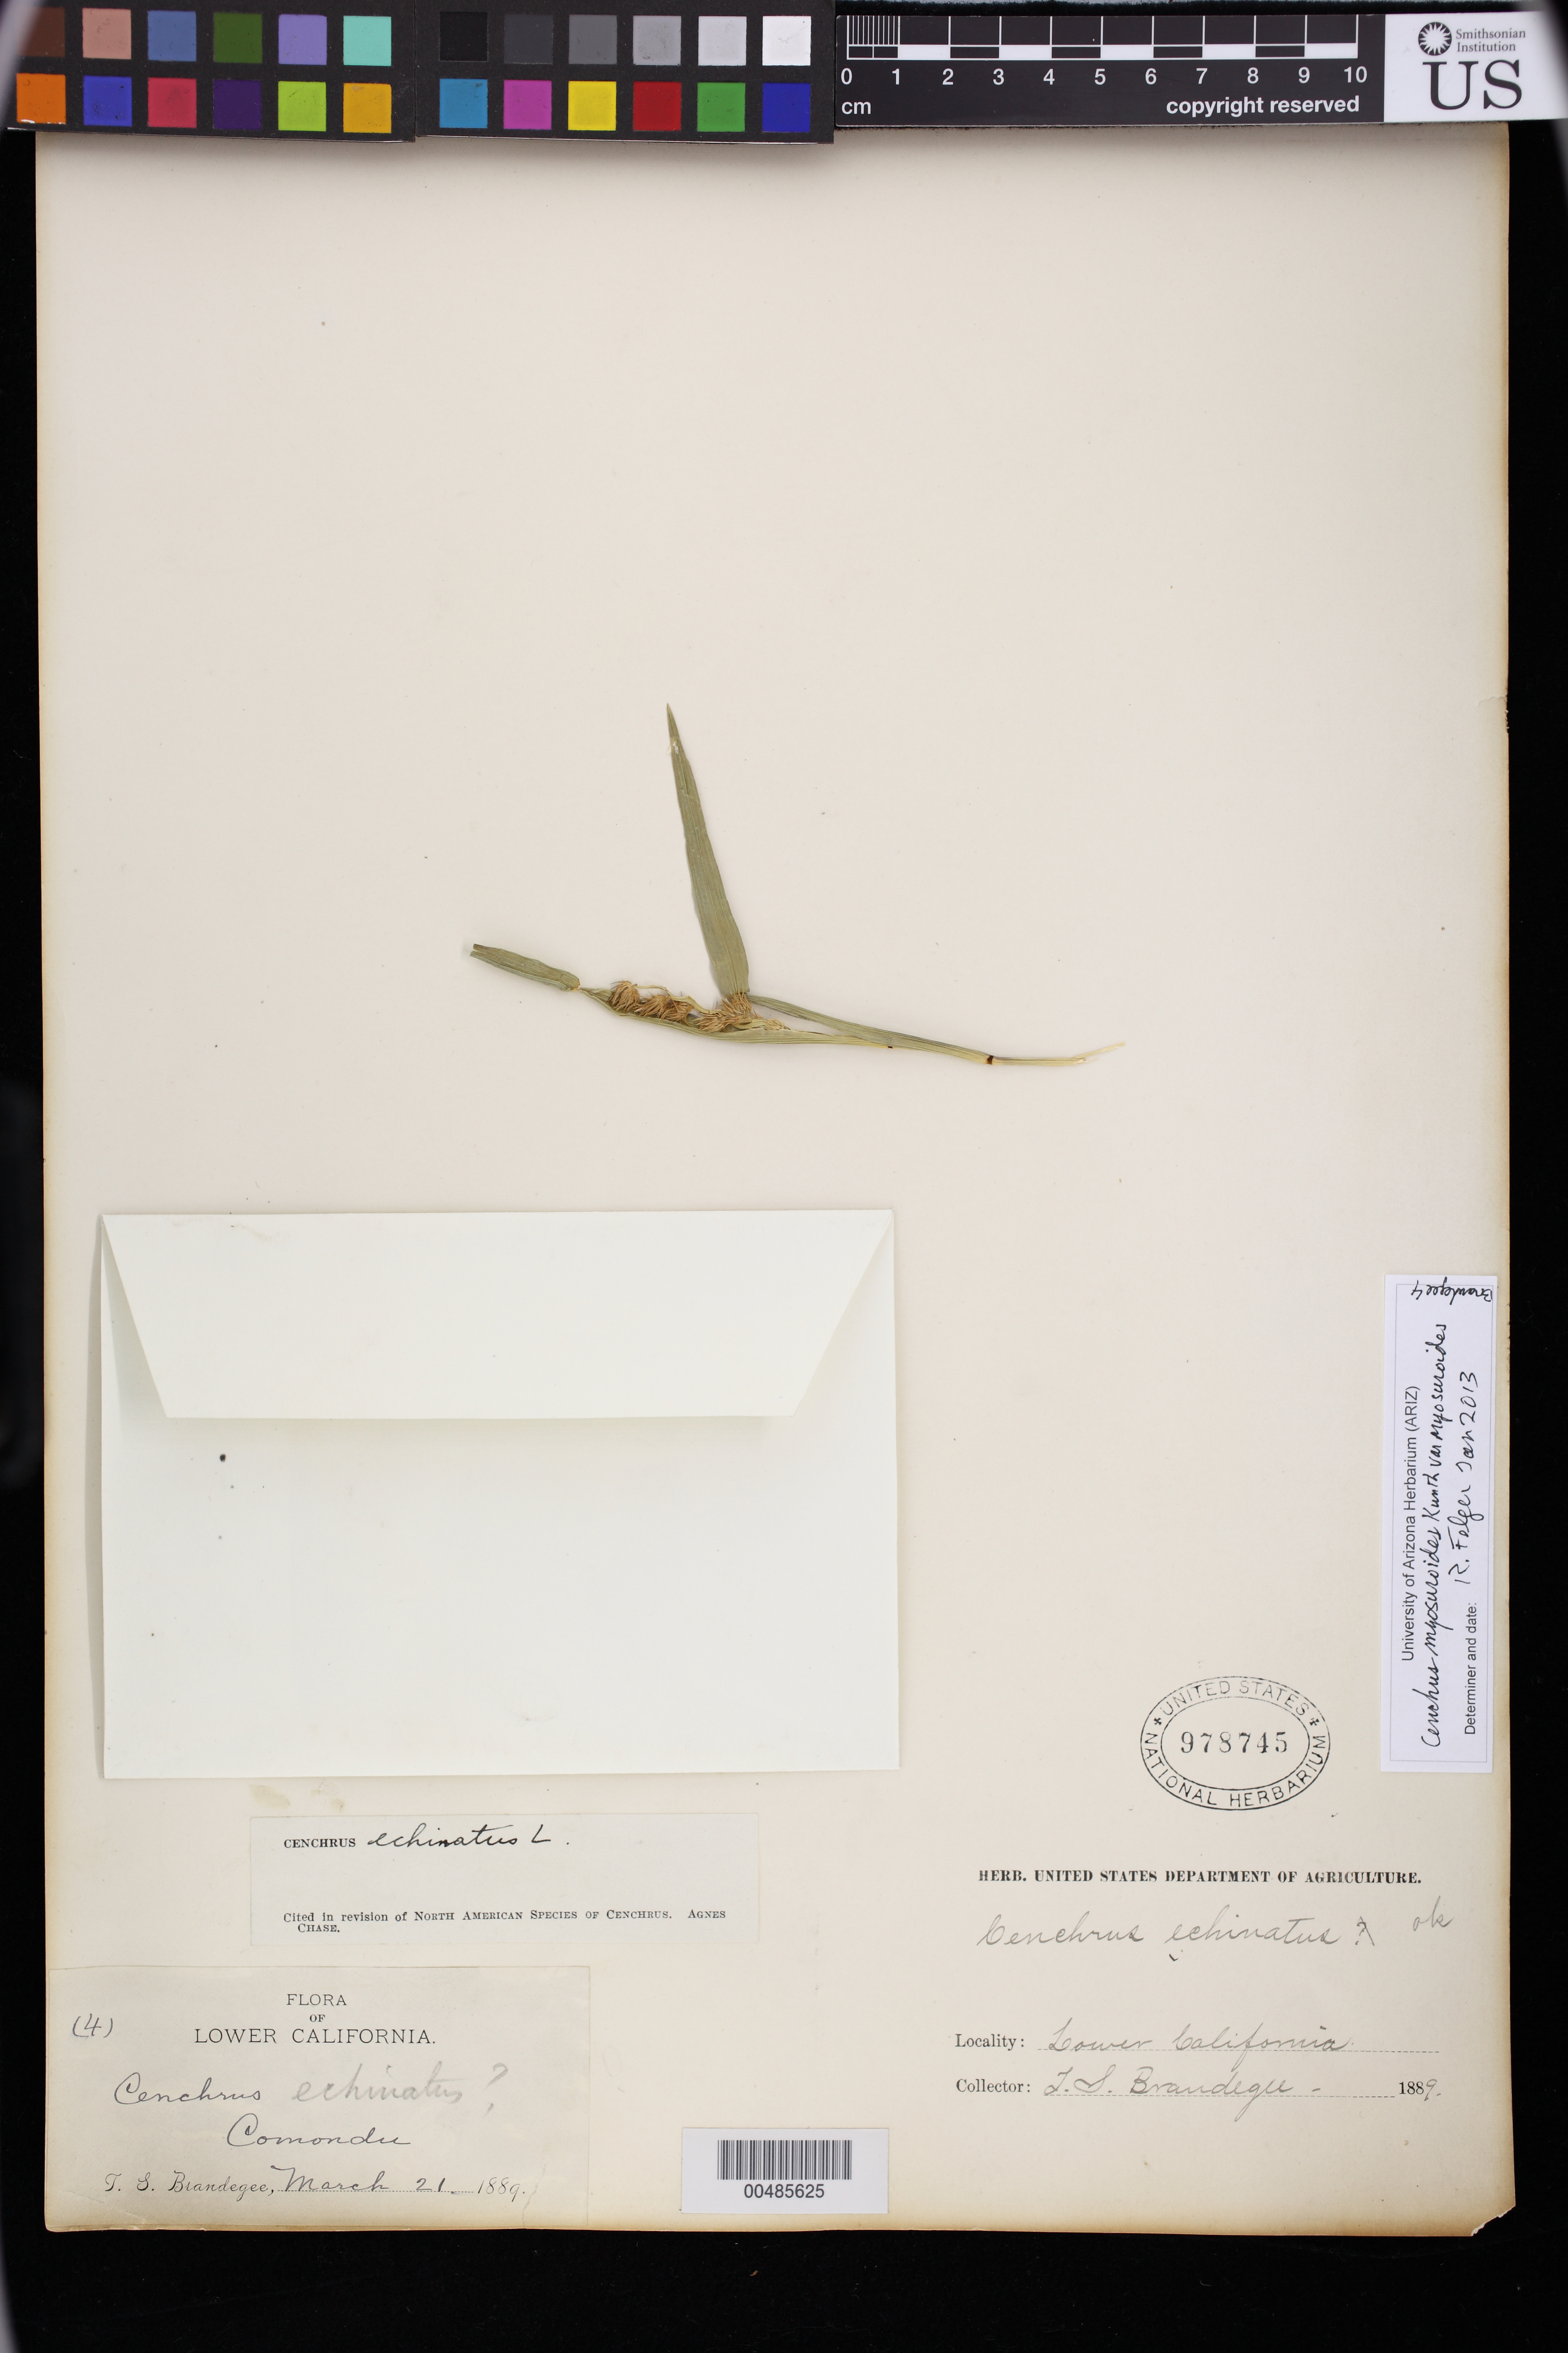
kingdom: Plantae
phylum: Tracheophyta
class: Liliopsida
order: Poales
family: Poaceae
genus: Cenchrus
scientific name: Cenchrus myosuroides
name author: Kunth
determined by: Felger, R. S.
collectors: T. S. Brandegee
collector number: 4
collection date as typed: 21 Mar 1889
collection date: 1889-03-21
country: Mexico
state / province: Baja California Sur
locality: Comondu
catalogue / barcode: US 978745